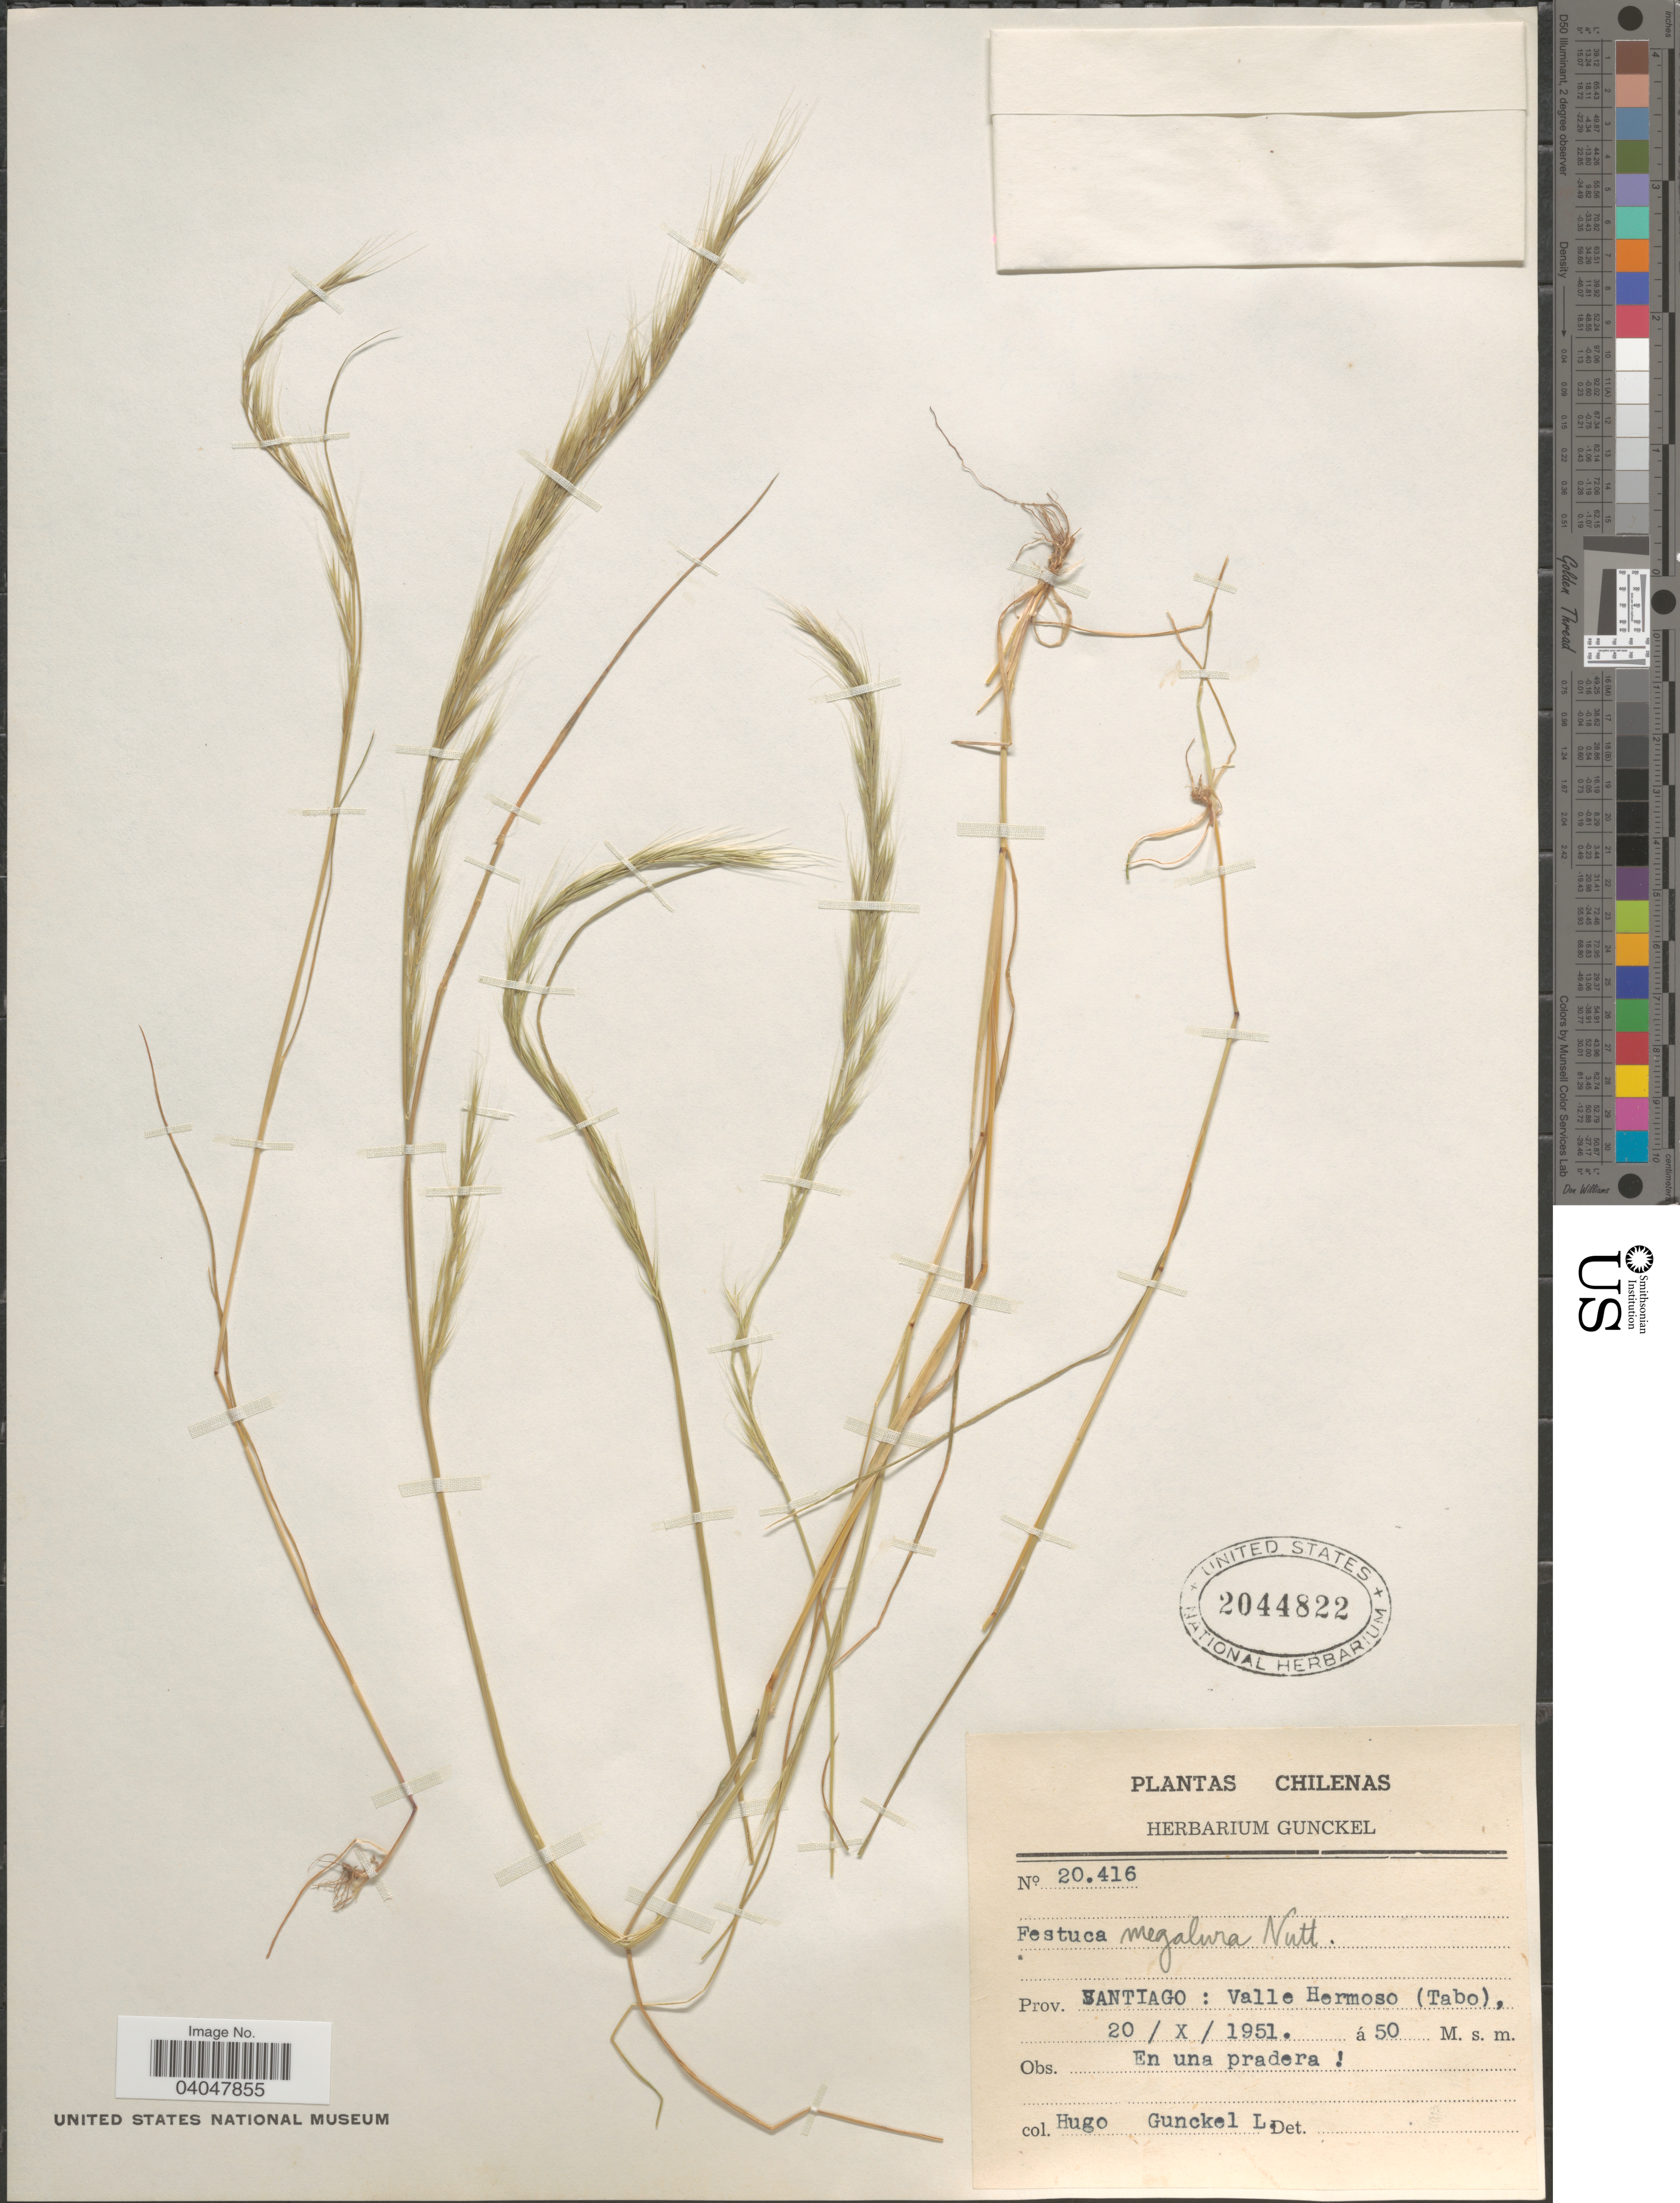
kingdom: Plantae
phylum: Tracheophyta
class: Liliopsida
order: Poales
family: Poaceae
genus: Festuca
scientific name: Festuca megalura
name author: Nutt.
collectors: H. Gunckel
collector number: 20416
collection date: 1951-10-20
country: Chile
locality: Prov. Santiago: Valle Hermoso (Tabo).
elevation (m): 50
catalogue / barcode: US 2044822